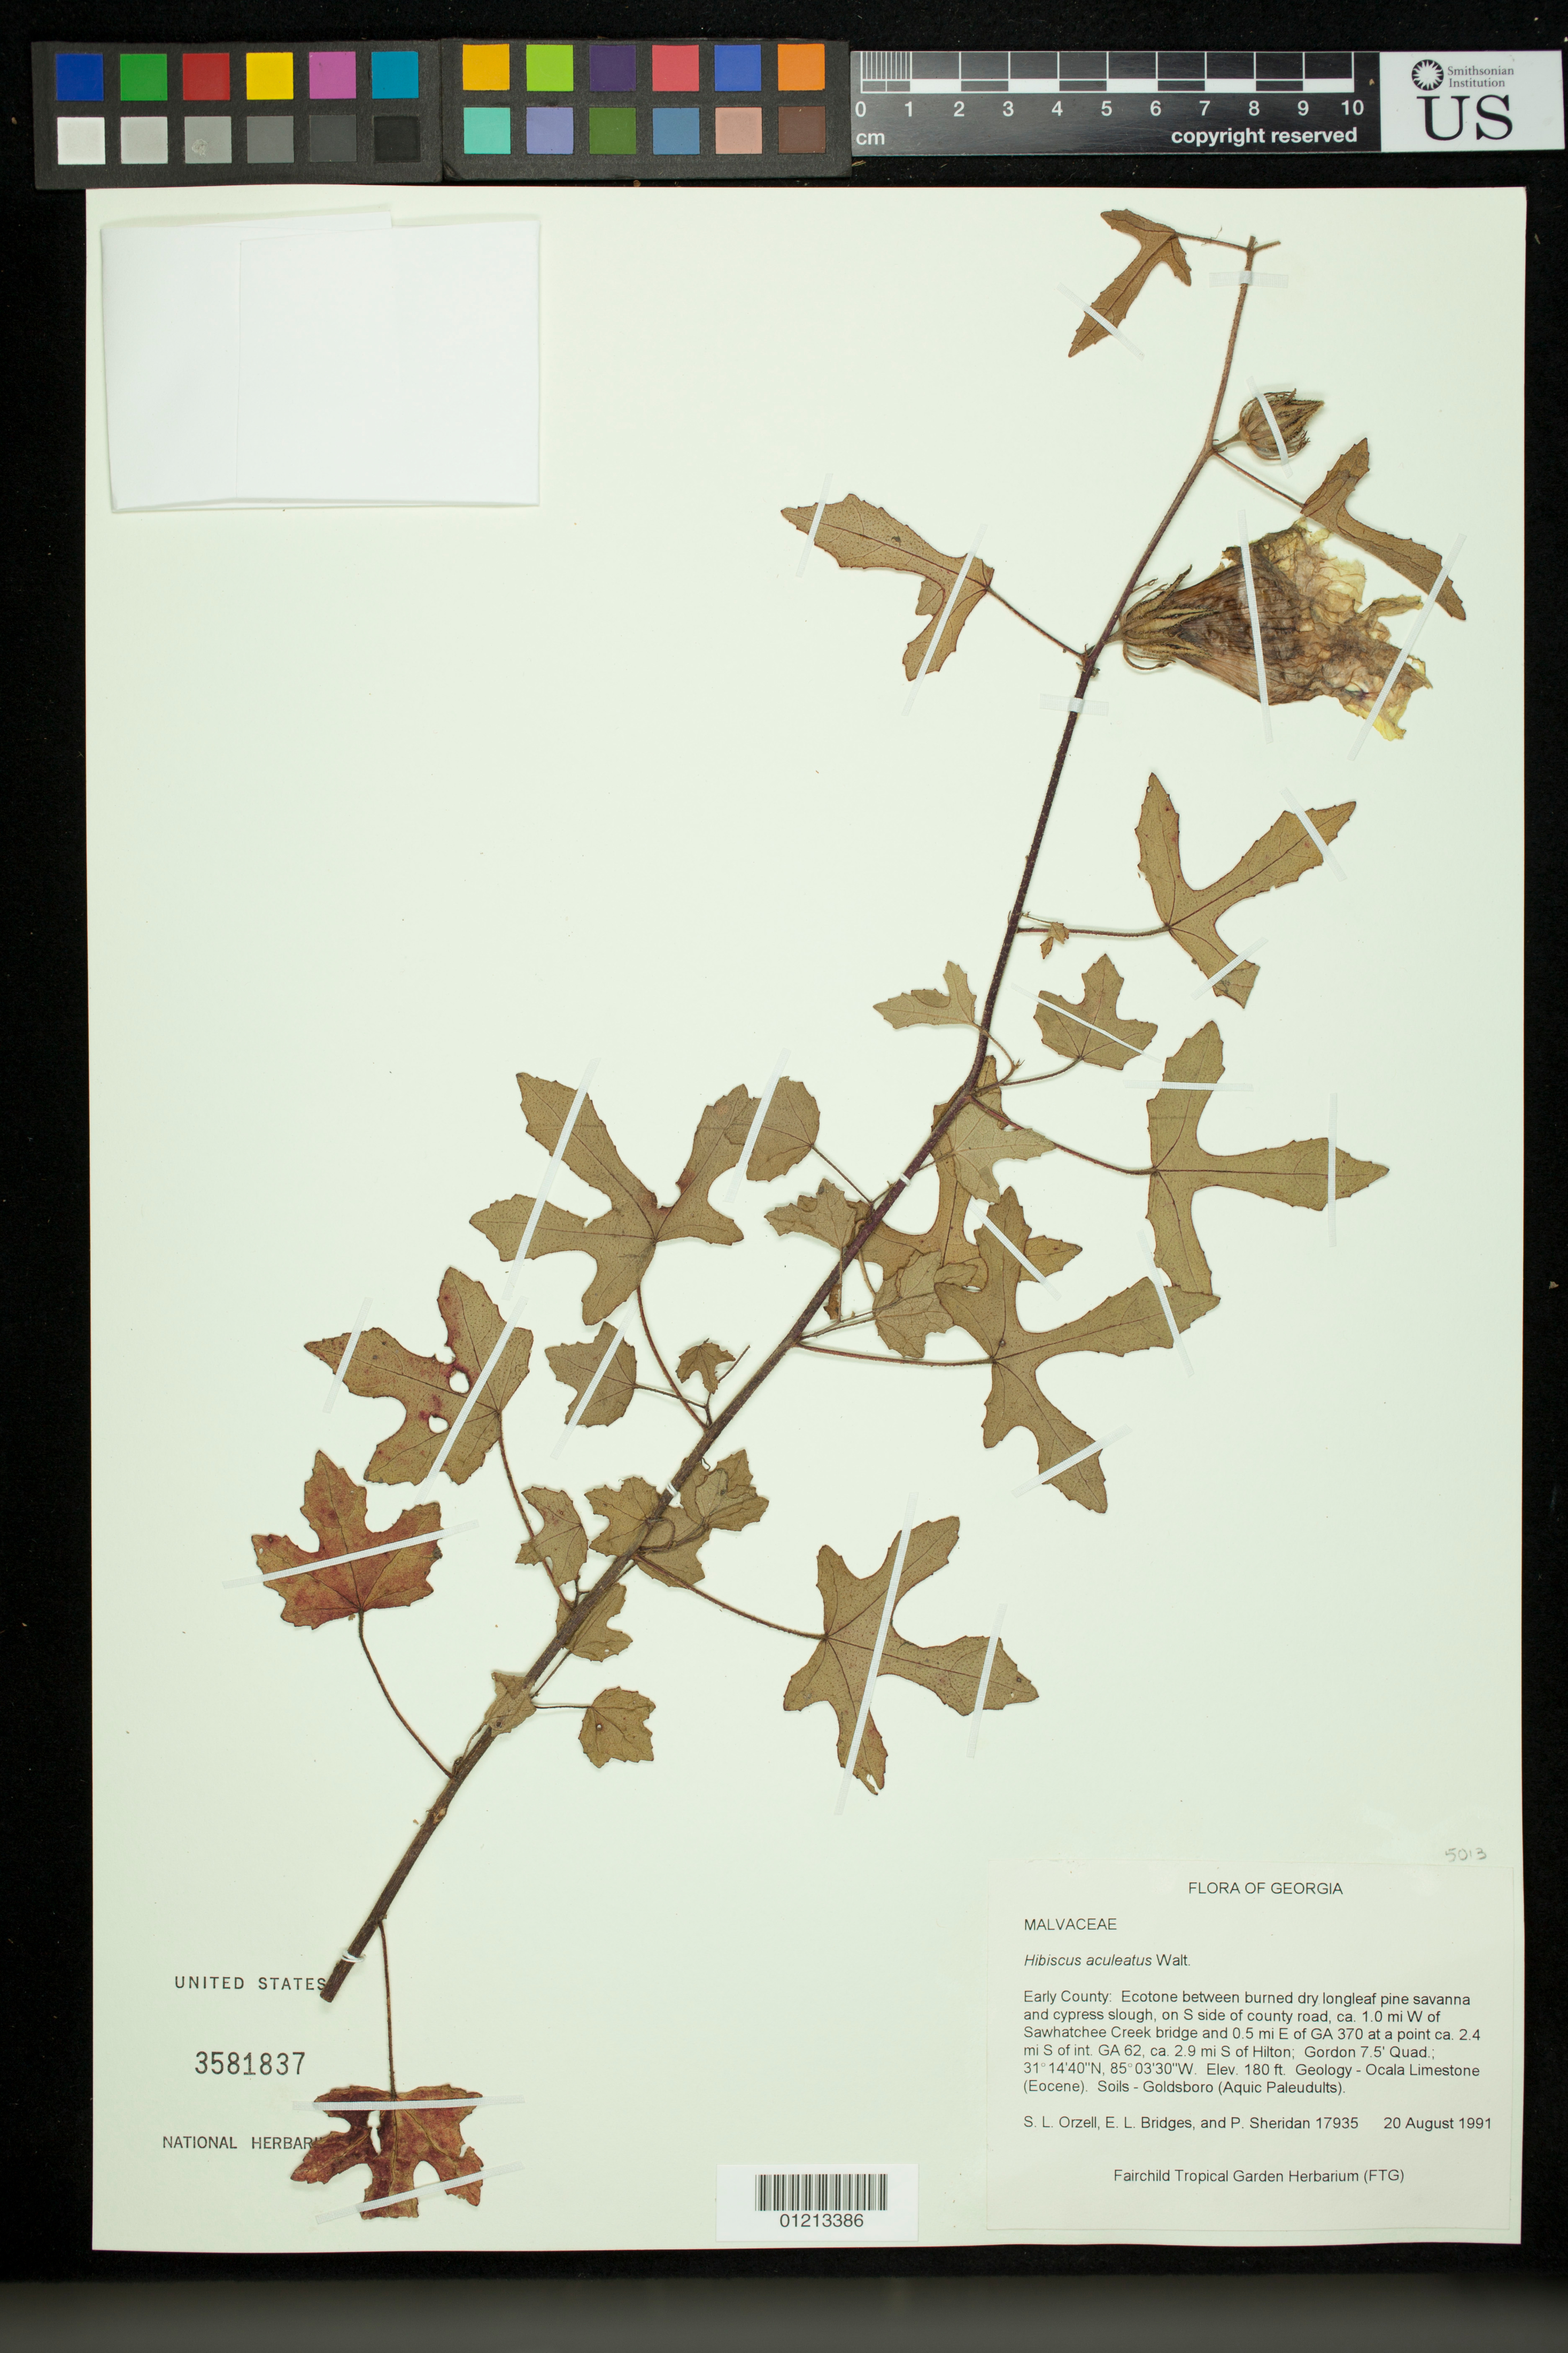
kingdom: Plantae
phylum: Tracheophyta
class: Magnoliopsida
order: Malvales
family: Malvaceae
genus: Sabdariffa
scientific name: Sabdariffa aculeata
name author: (Walter) M.M. Hanes & R.L. Barrett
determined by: Dorr, Laurence J., Curator (BOT), Smithsonian Institution - National Museum of Natural History (UNITED STATES)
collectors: S. Orzell, E. Bridges & P. Sheridan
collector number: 17935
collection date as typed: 20 Aug 1991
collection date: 1991-08-20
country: United States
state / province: Georgia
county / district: Early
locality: Early County: Ecotone between burned dry longleaf pine savanna and cypress slough, on S side of county road, ca. 1.0 mi W of Sawhatchee Creek bridge and 0.5 mi E of GA 370 at a point ca. 2.4 mi S of int. GA 62, ca. 2.9 mi S of Hilton. Gordon 7.5' Quad.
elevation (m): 55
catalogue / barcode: US 3581837